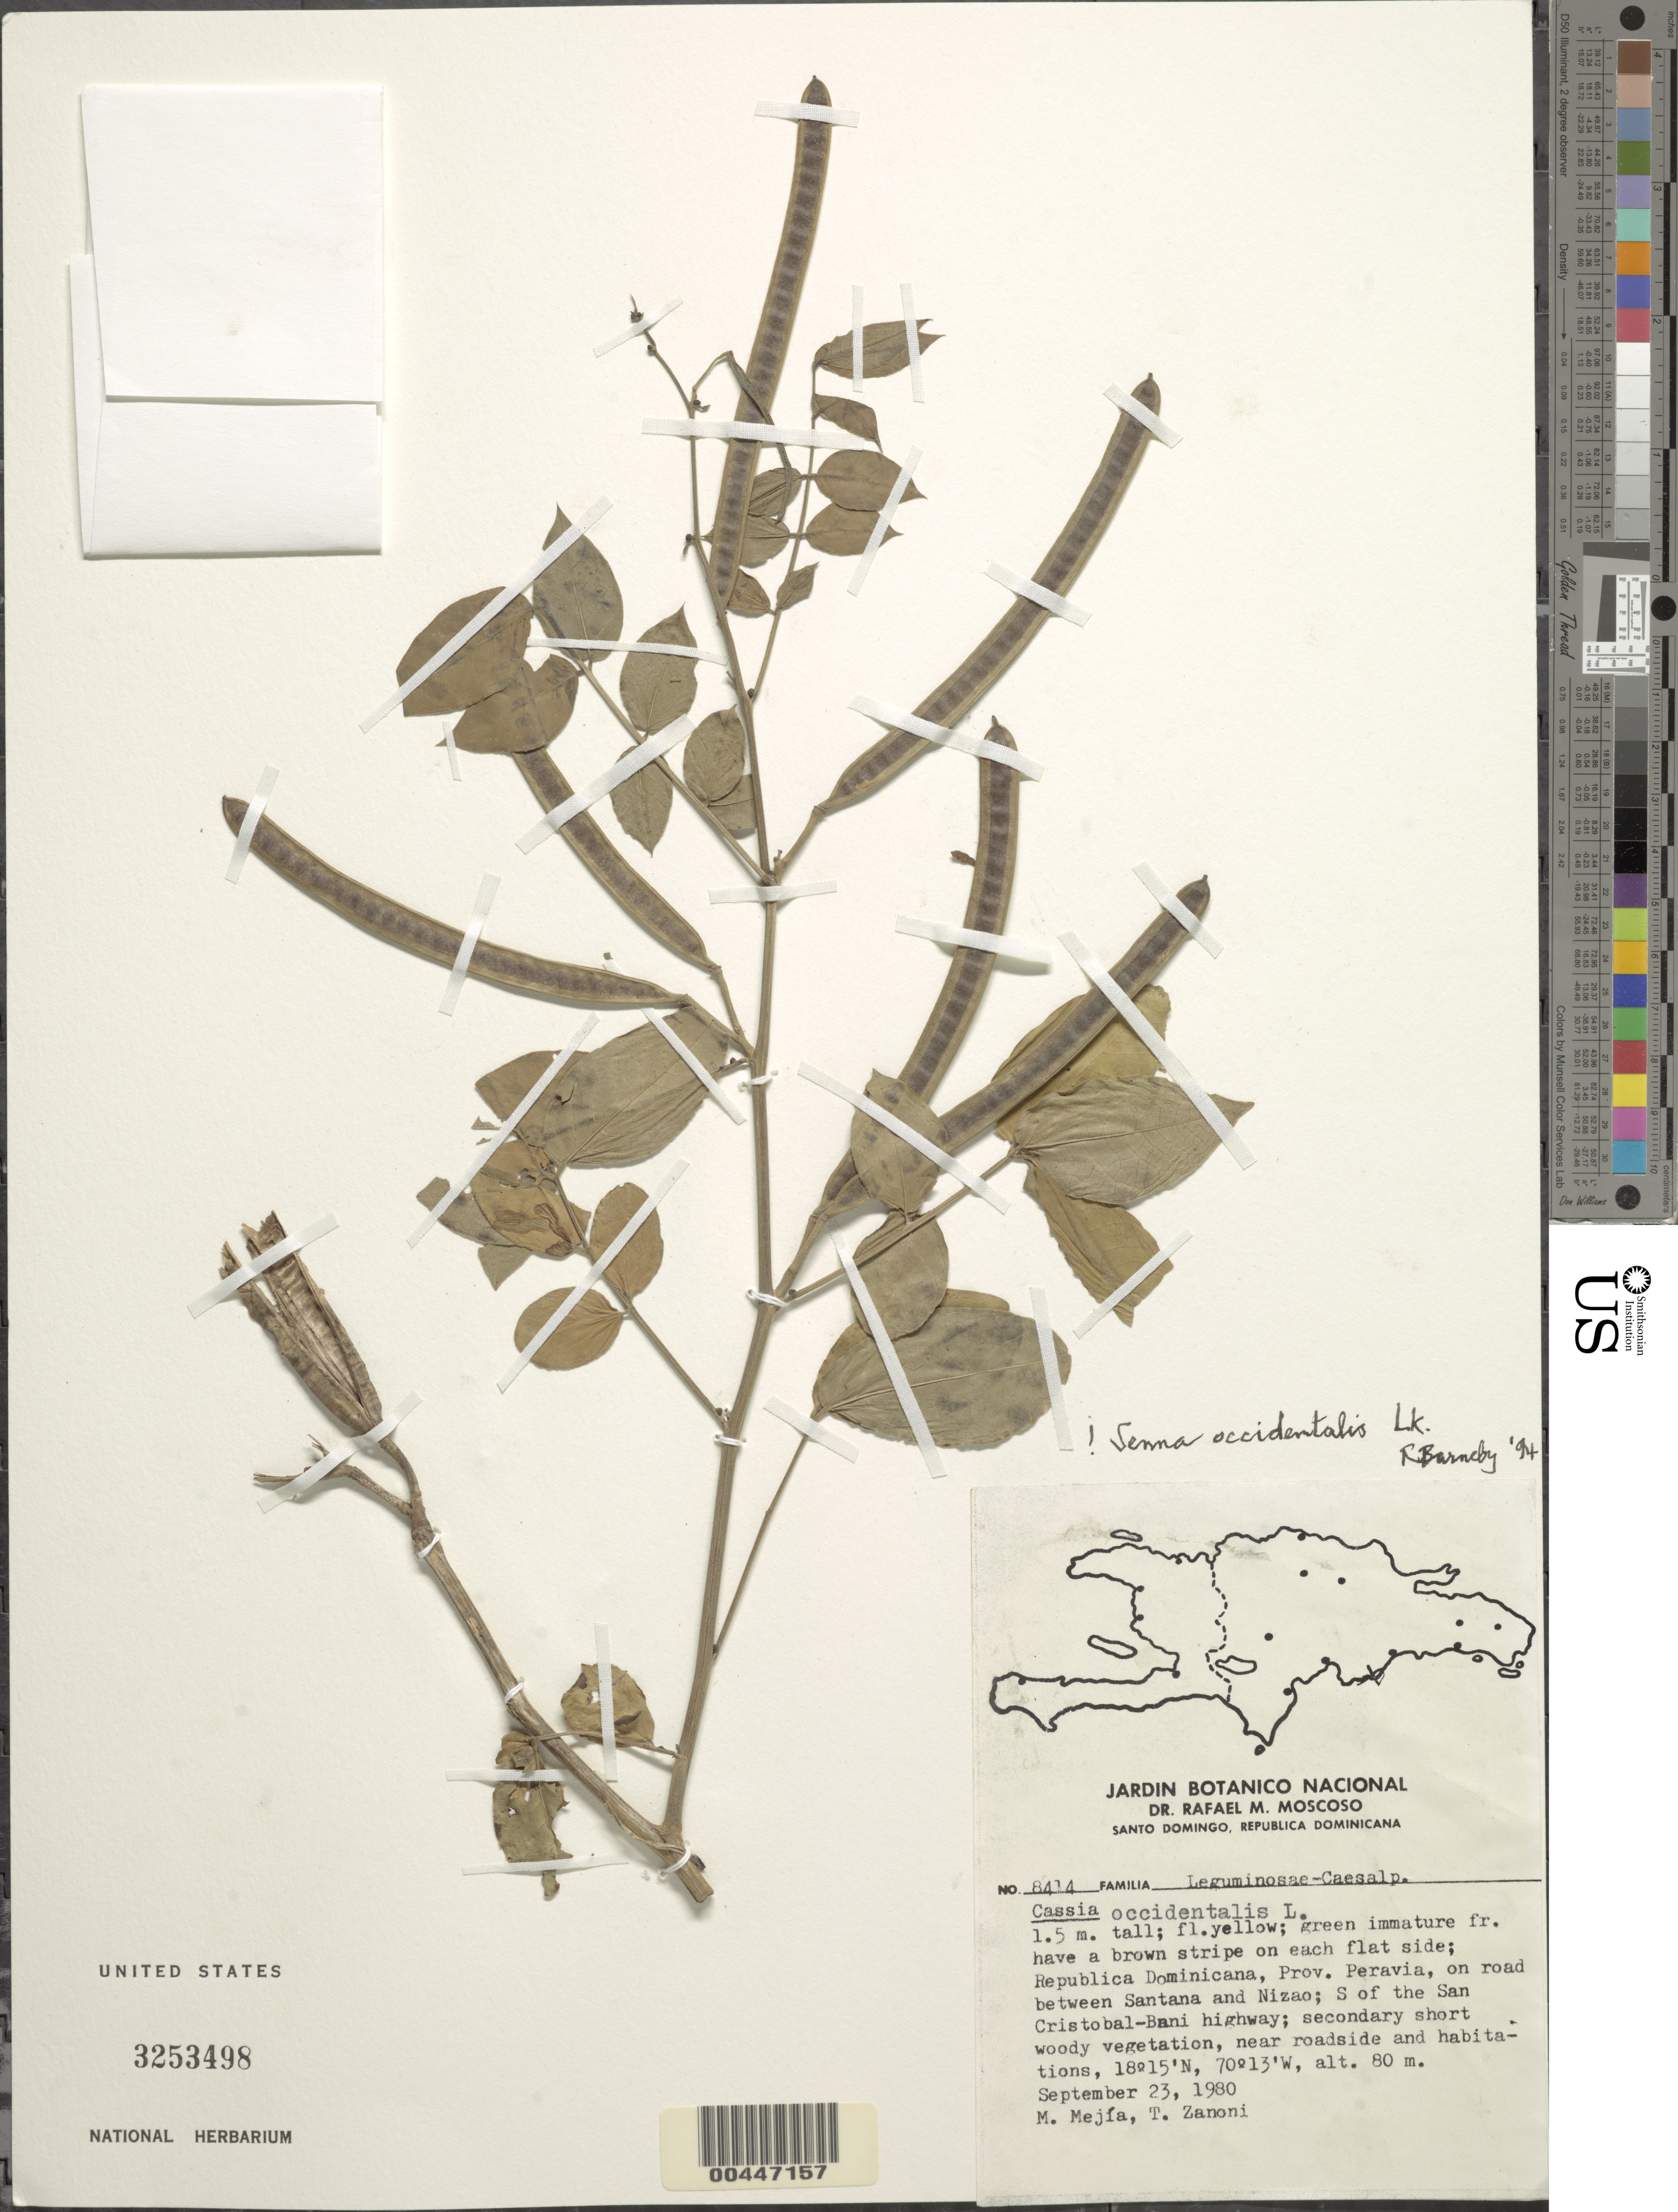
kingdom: Plantae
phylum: Tracheophyta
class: Magnoliopsida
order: Fabales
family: Fabaceae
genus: Senna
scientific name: Senna occidentalis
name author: (L.) Link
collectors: M. Mejia & T. A. Zanoni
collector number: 8414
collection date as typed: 23 Sep 1980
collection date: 1980-09-23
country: Dominican Republic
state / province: Peravia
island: Hispaniola Island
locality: Between santana and nizao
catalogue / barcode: US 3253498